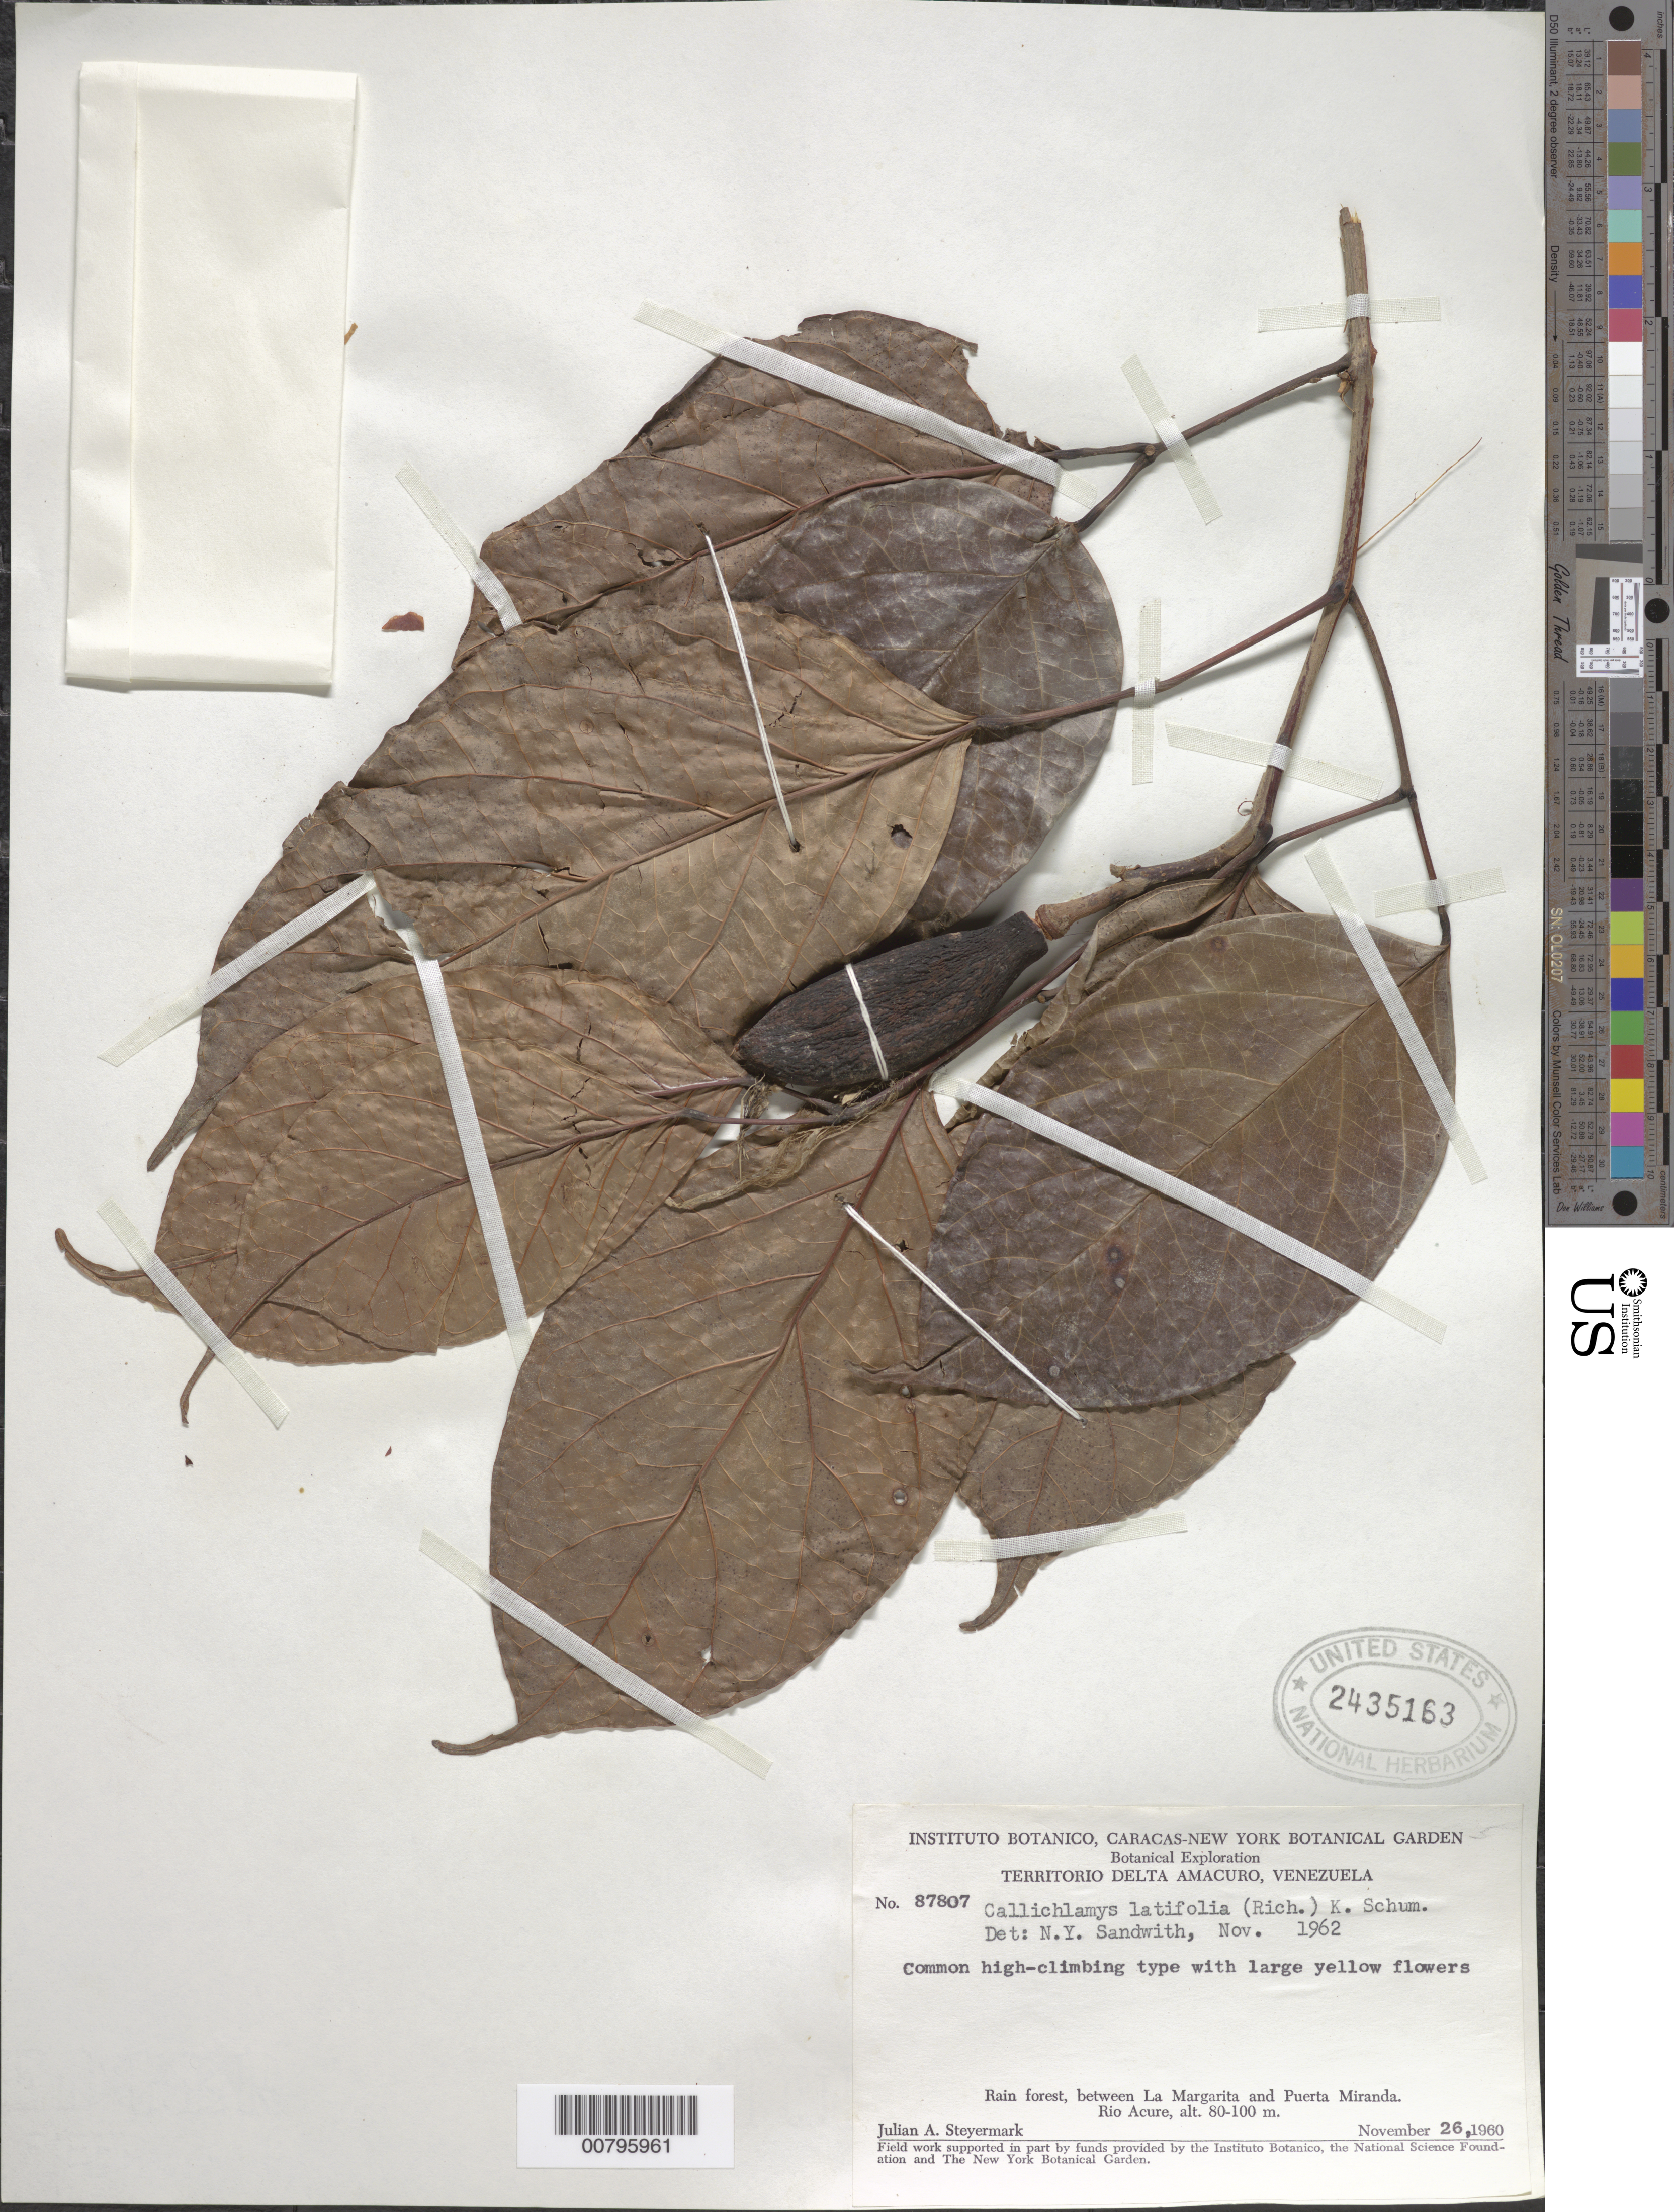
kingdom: Plantae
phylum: Tracheophyta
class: Magnoliopsida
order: Lamiales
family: Bignoniaceae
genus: Callichlamys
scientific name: Callichlamys latifolia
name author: (Rich.) K. Schum.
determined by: Sandwith, N. Y.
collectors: J. Steyermark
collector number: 87807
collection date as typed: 26-Nov-60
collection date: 1960-11-26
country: Venezuela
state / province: Delta Amacuro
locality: Río Acure, between La Margarita and Puerto Miranda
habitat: Rain forest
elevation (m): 80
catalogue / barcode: US 2435163